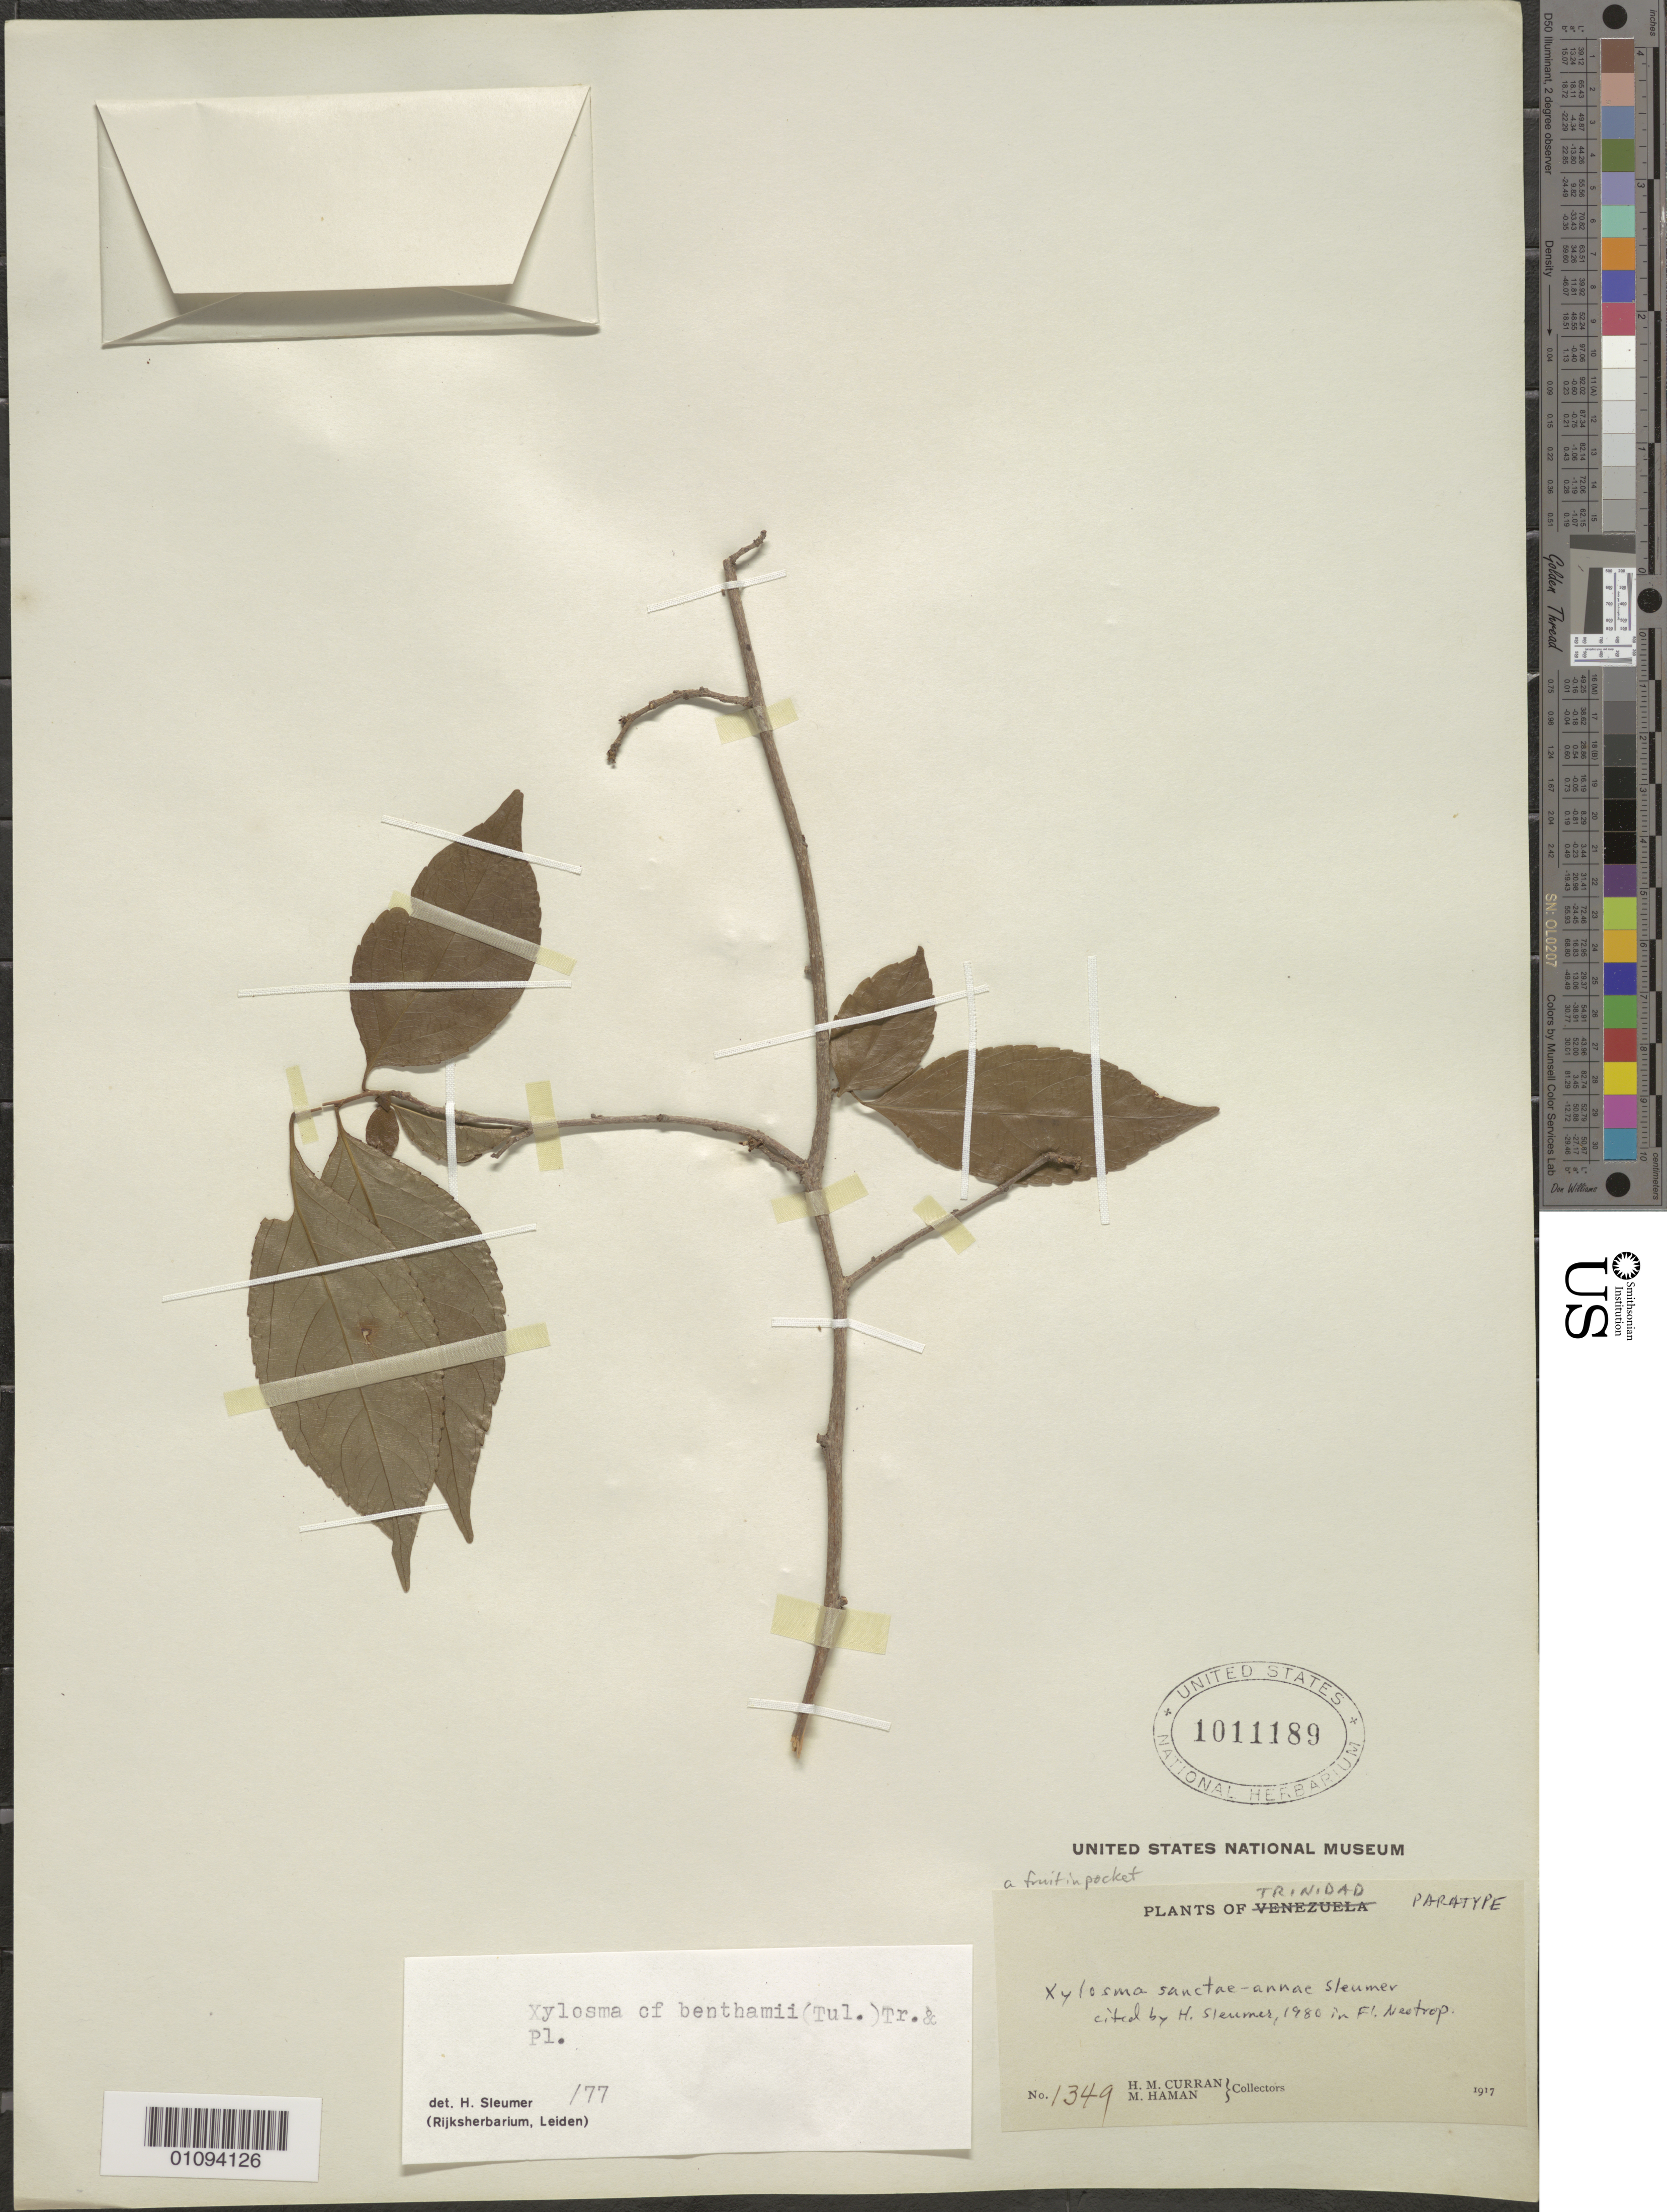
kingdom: Plantae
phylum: Tracheophyta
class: Magnoliopsida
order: Malpighiales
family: Salicaceae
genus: Xylosma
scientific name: Xylosma sanctae-annae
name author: Sleumer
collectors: H. M. Curran & M. Haman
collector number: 1349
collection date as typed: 1917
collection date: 1917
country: Trinidad and Tobago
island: Trinidad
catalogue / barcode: US 1011189